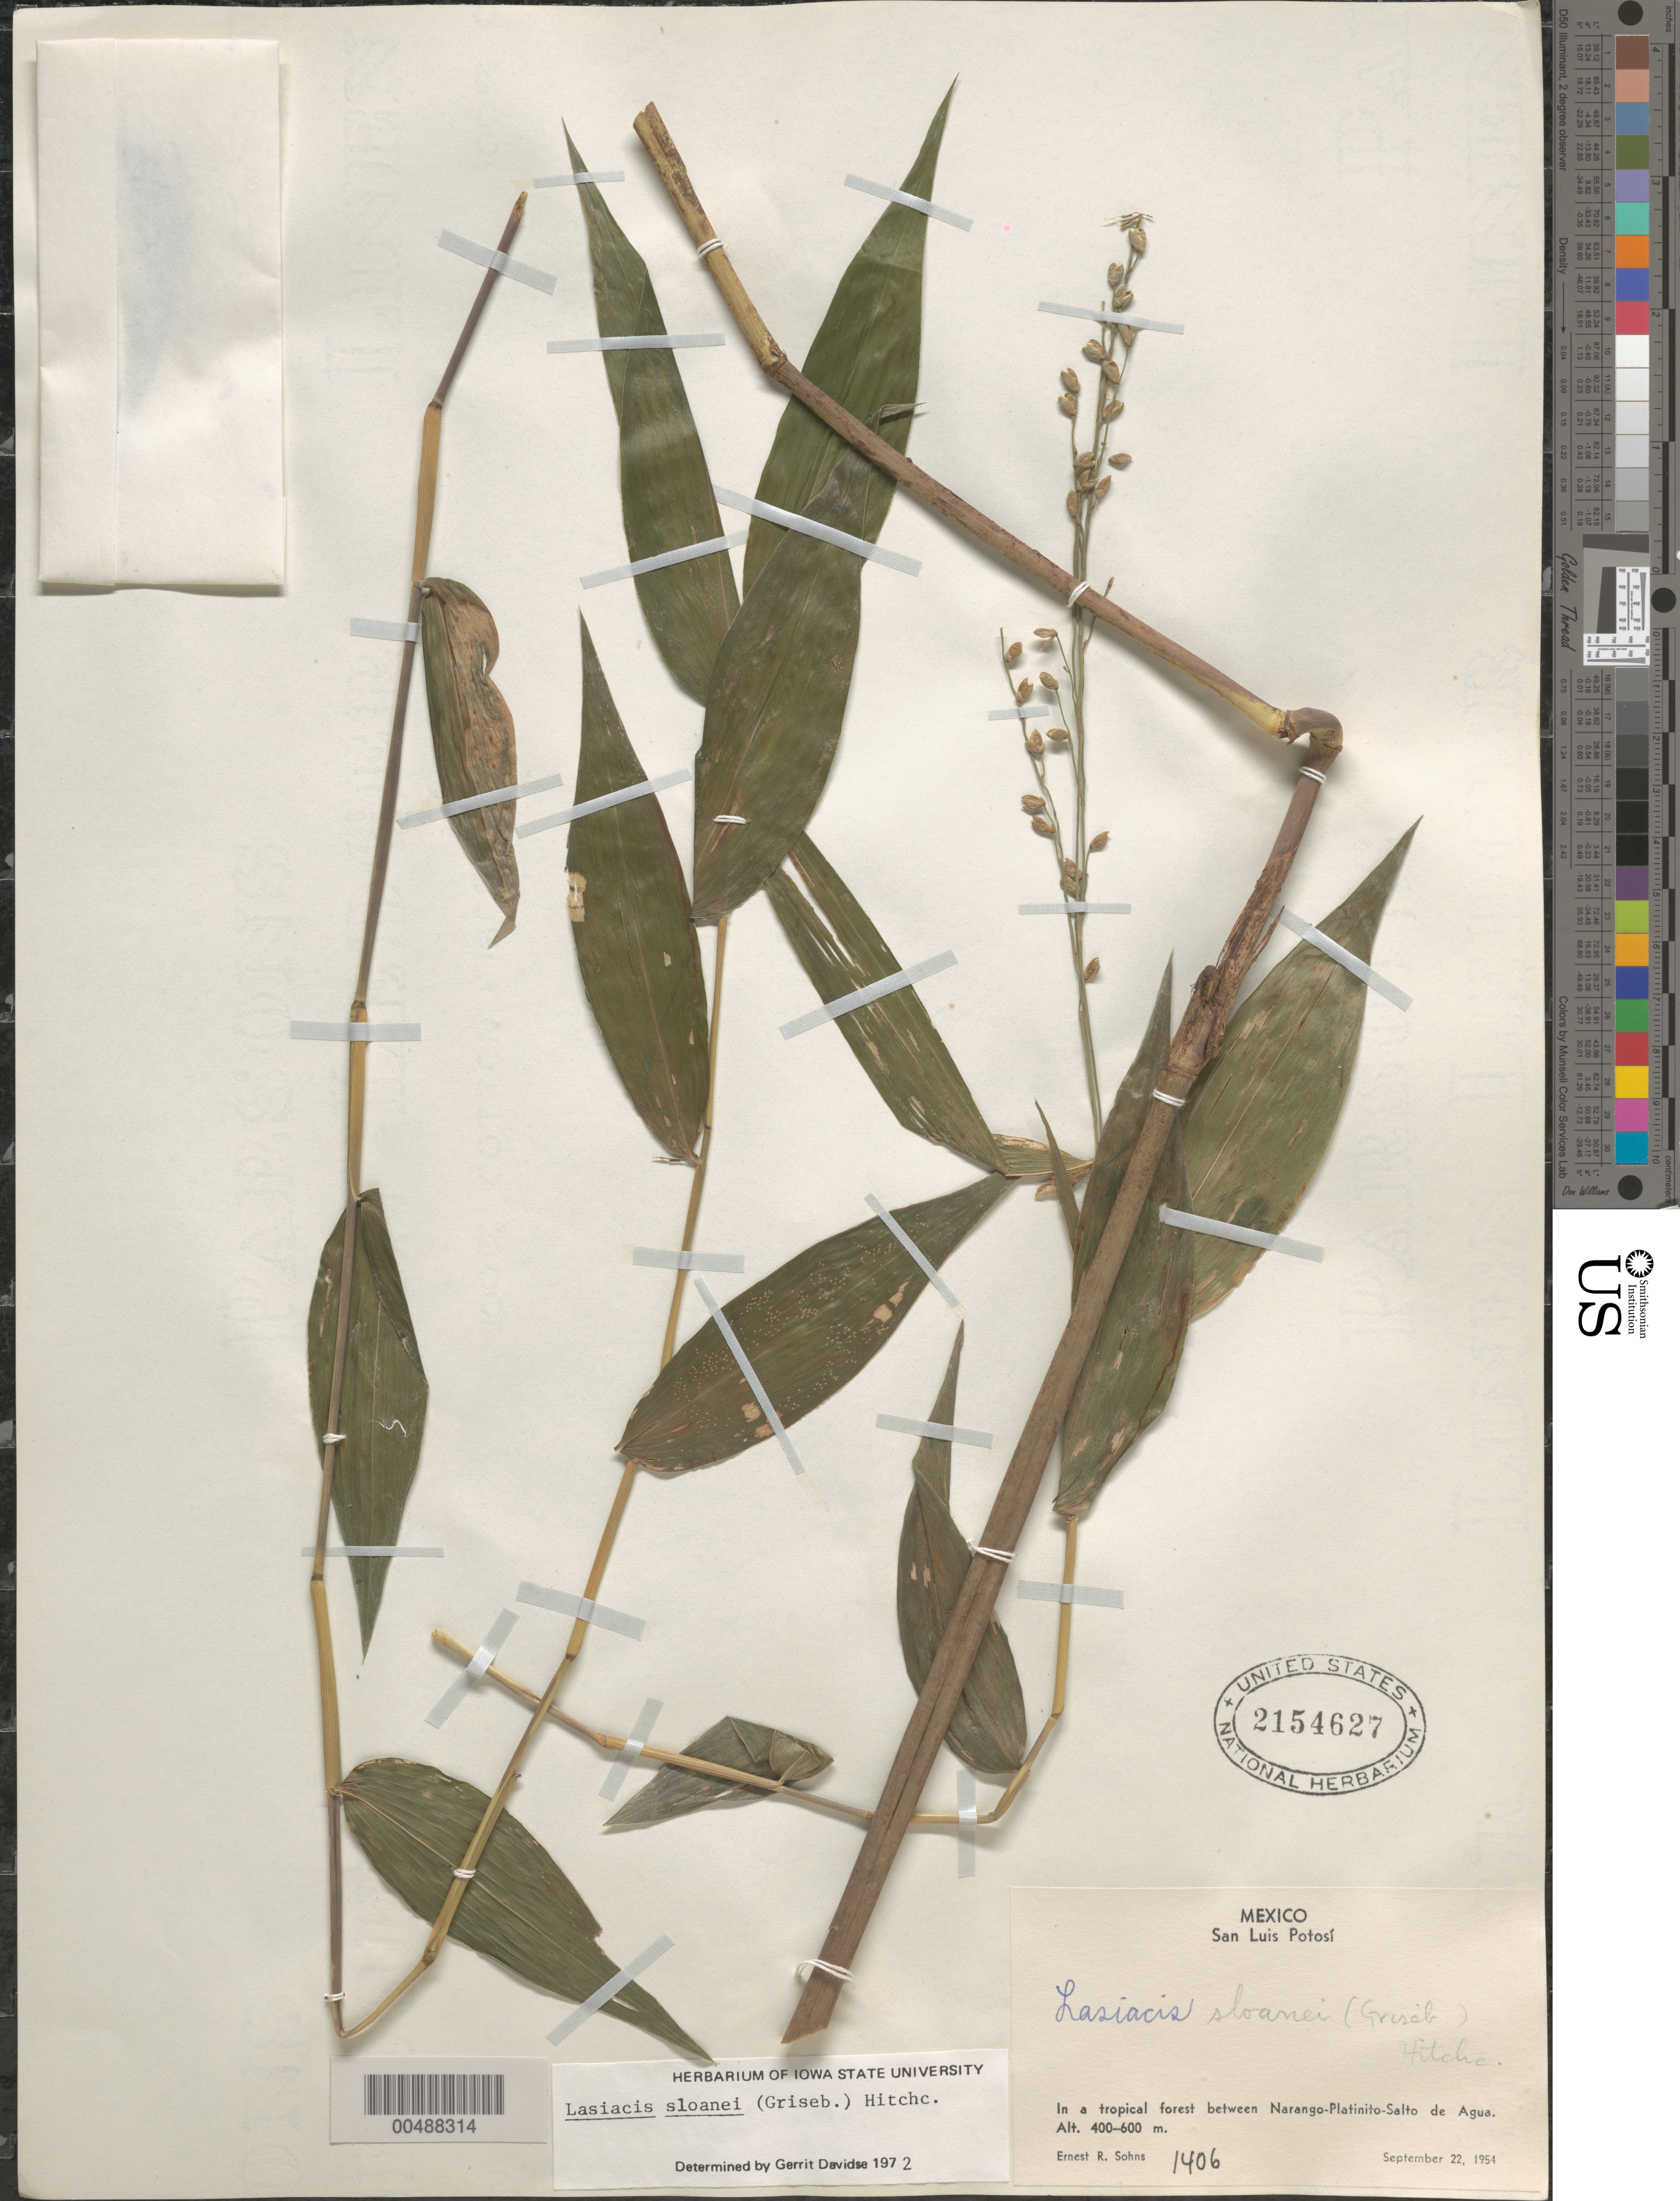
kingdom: Plantae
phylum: Tracheophyta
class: Liliopsida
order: Poales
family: Poaceae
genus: Lasiacis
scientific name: Lasiacis sloanei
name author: (Griseb.) Hitchc.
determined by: Davidse, Gerrit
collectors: E. R. Sohns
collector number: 1406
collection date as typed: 22 Sep 1954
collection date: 1954-09-22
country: Mexico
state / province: San Luis Potosi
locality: Between Narango-Platinito-Salto de Agua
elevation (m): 400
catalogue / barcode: US 2154627